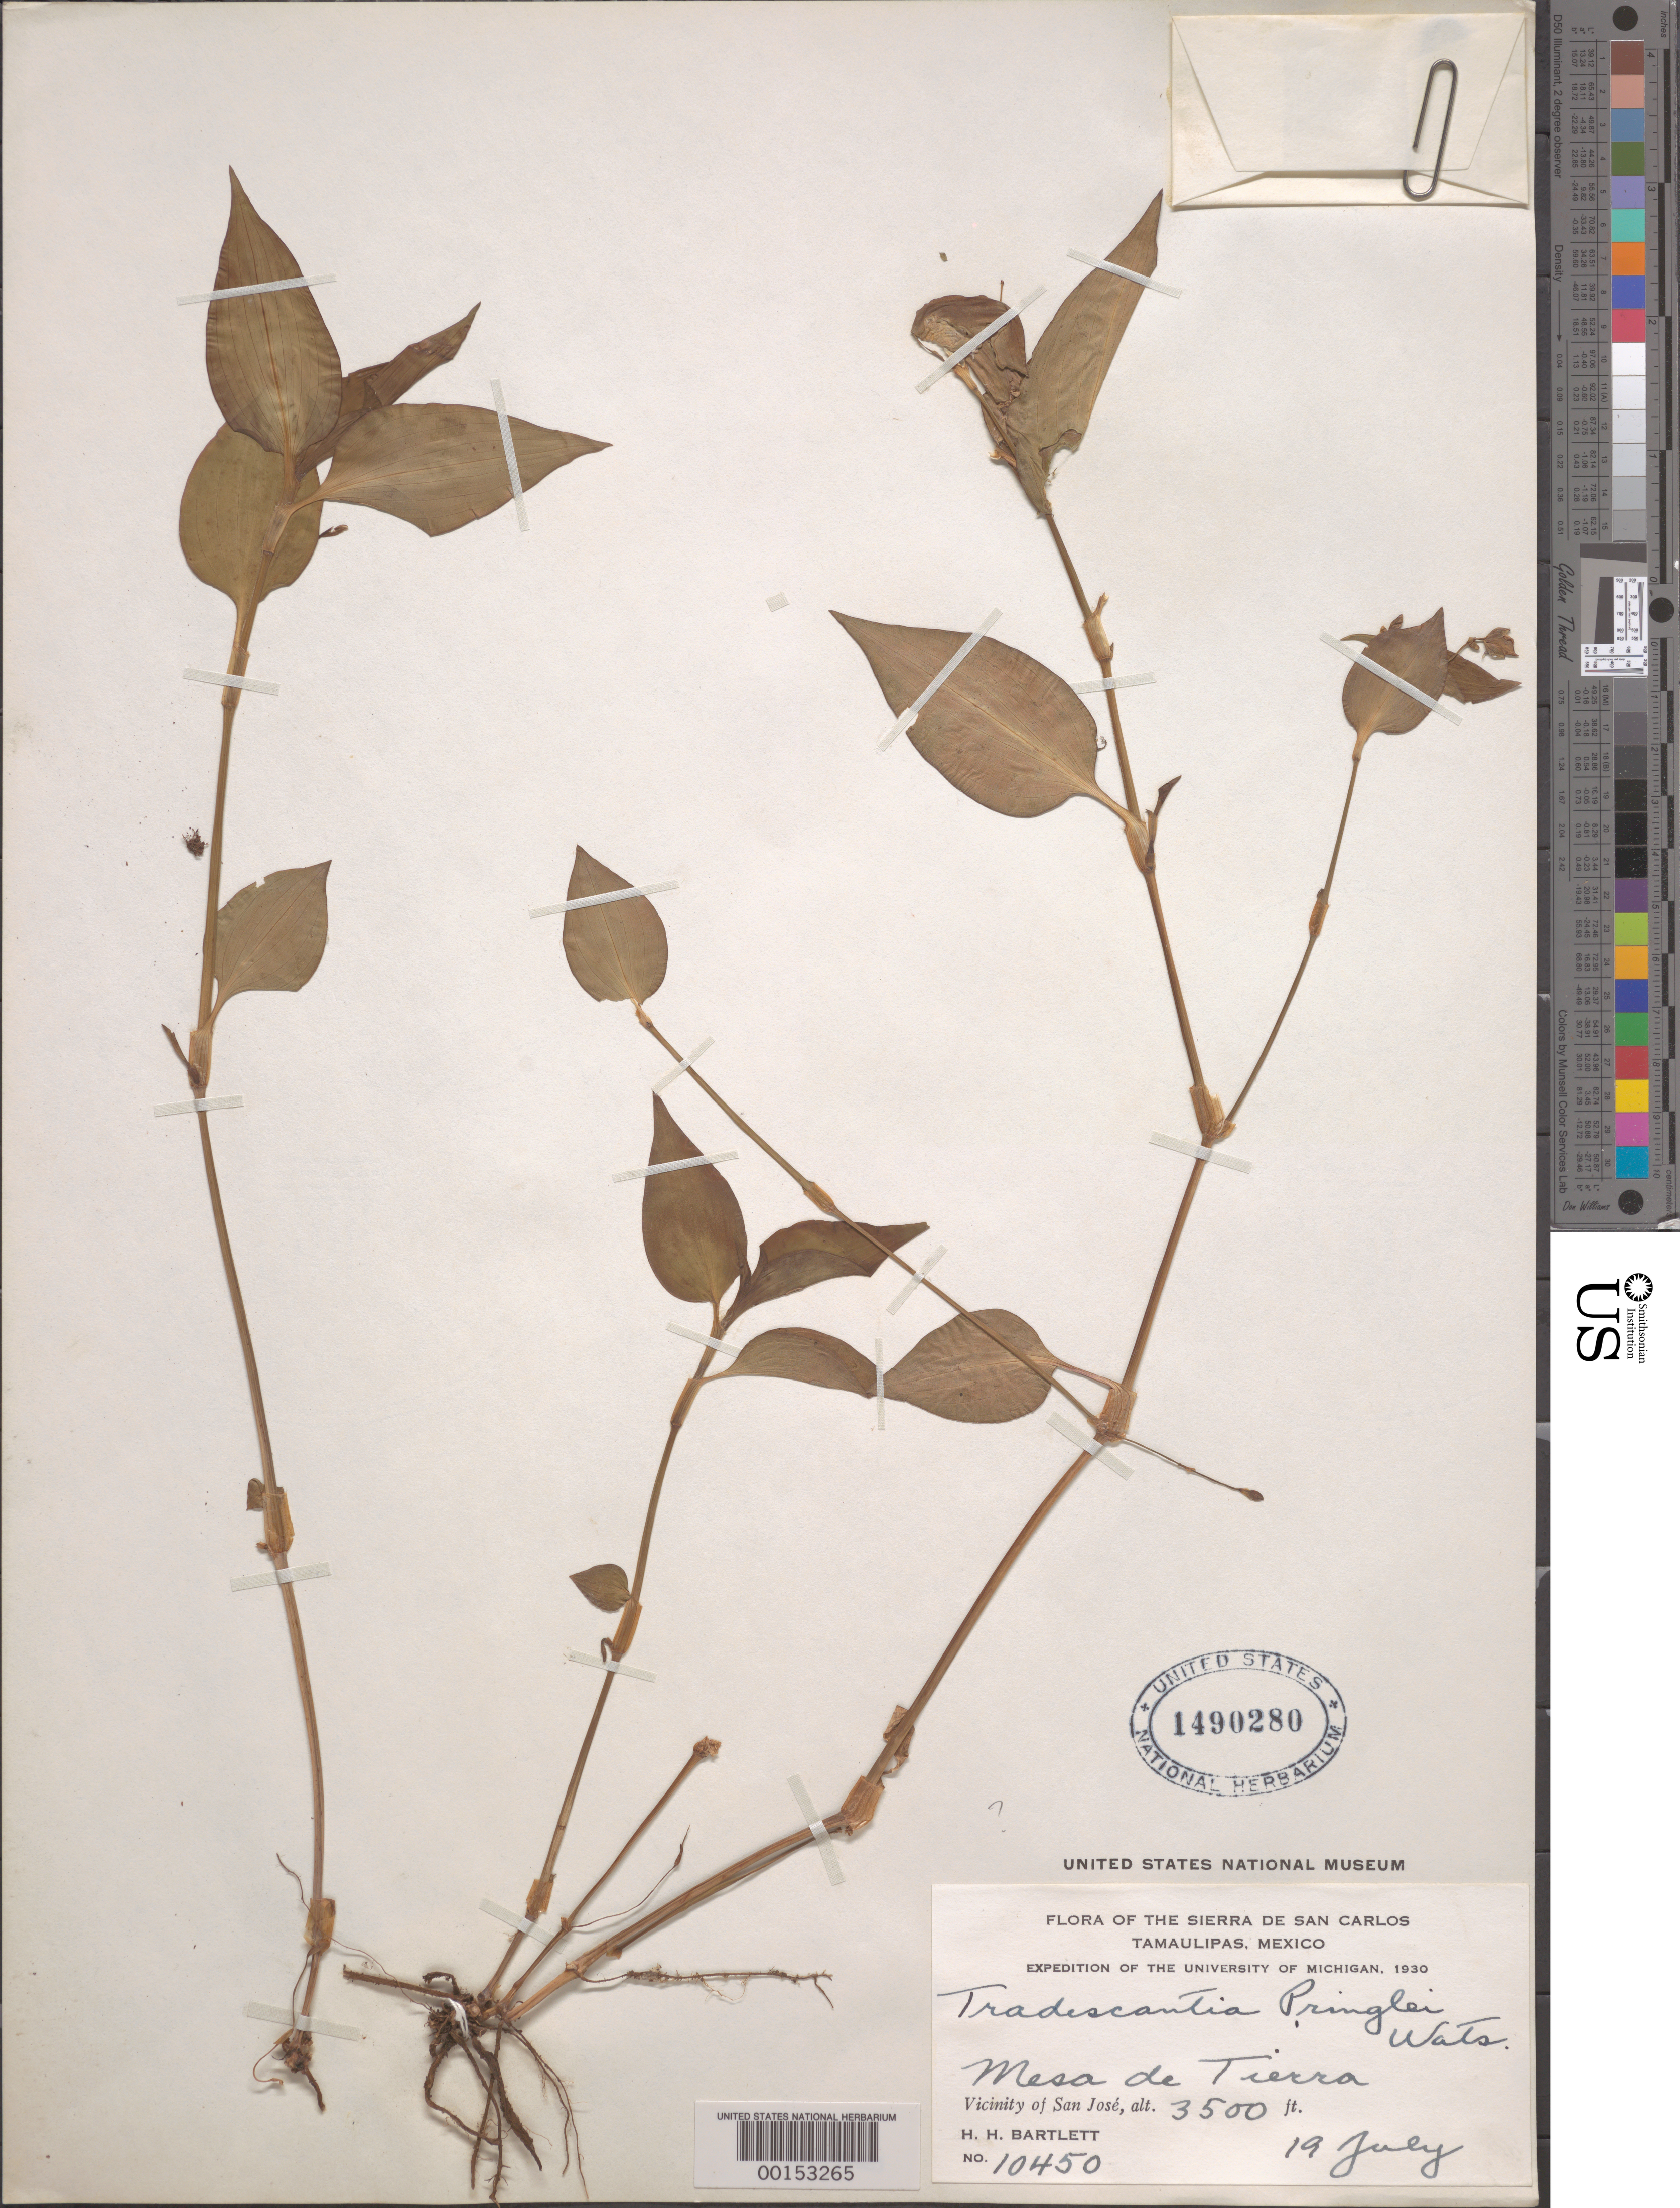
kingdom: Plantae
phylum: Tracheophyta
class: Liliopsida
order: Commelinales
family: Commelinaceae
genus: Tinantia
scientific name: Tinantia pringlei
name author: (S. Watson) Rohweder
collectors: H. H. Bartlett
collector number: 10450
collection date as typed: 19 Jul 1930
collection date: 1930-07-19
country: Mexico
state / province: Tamaulipas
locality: Mesa de tierra, near San Jose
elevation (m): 1068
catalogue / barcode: US 1490280